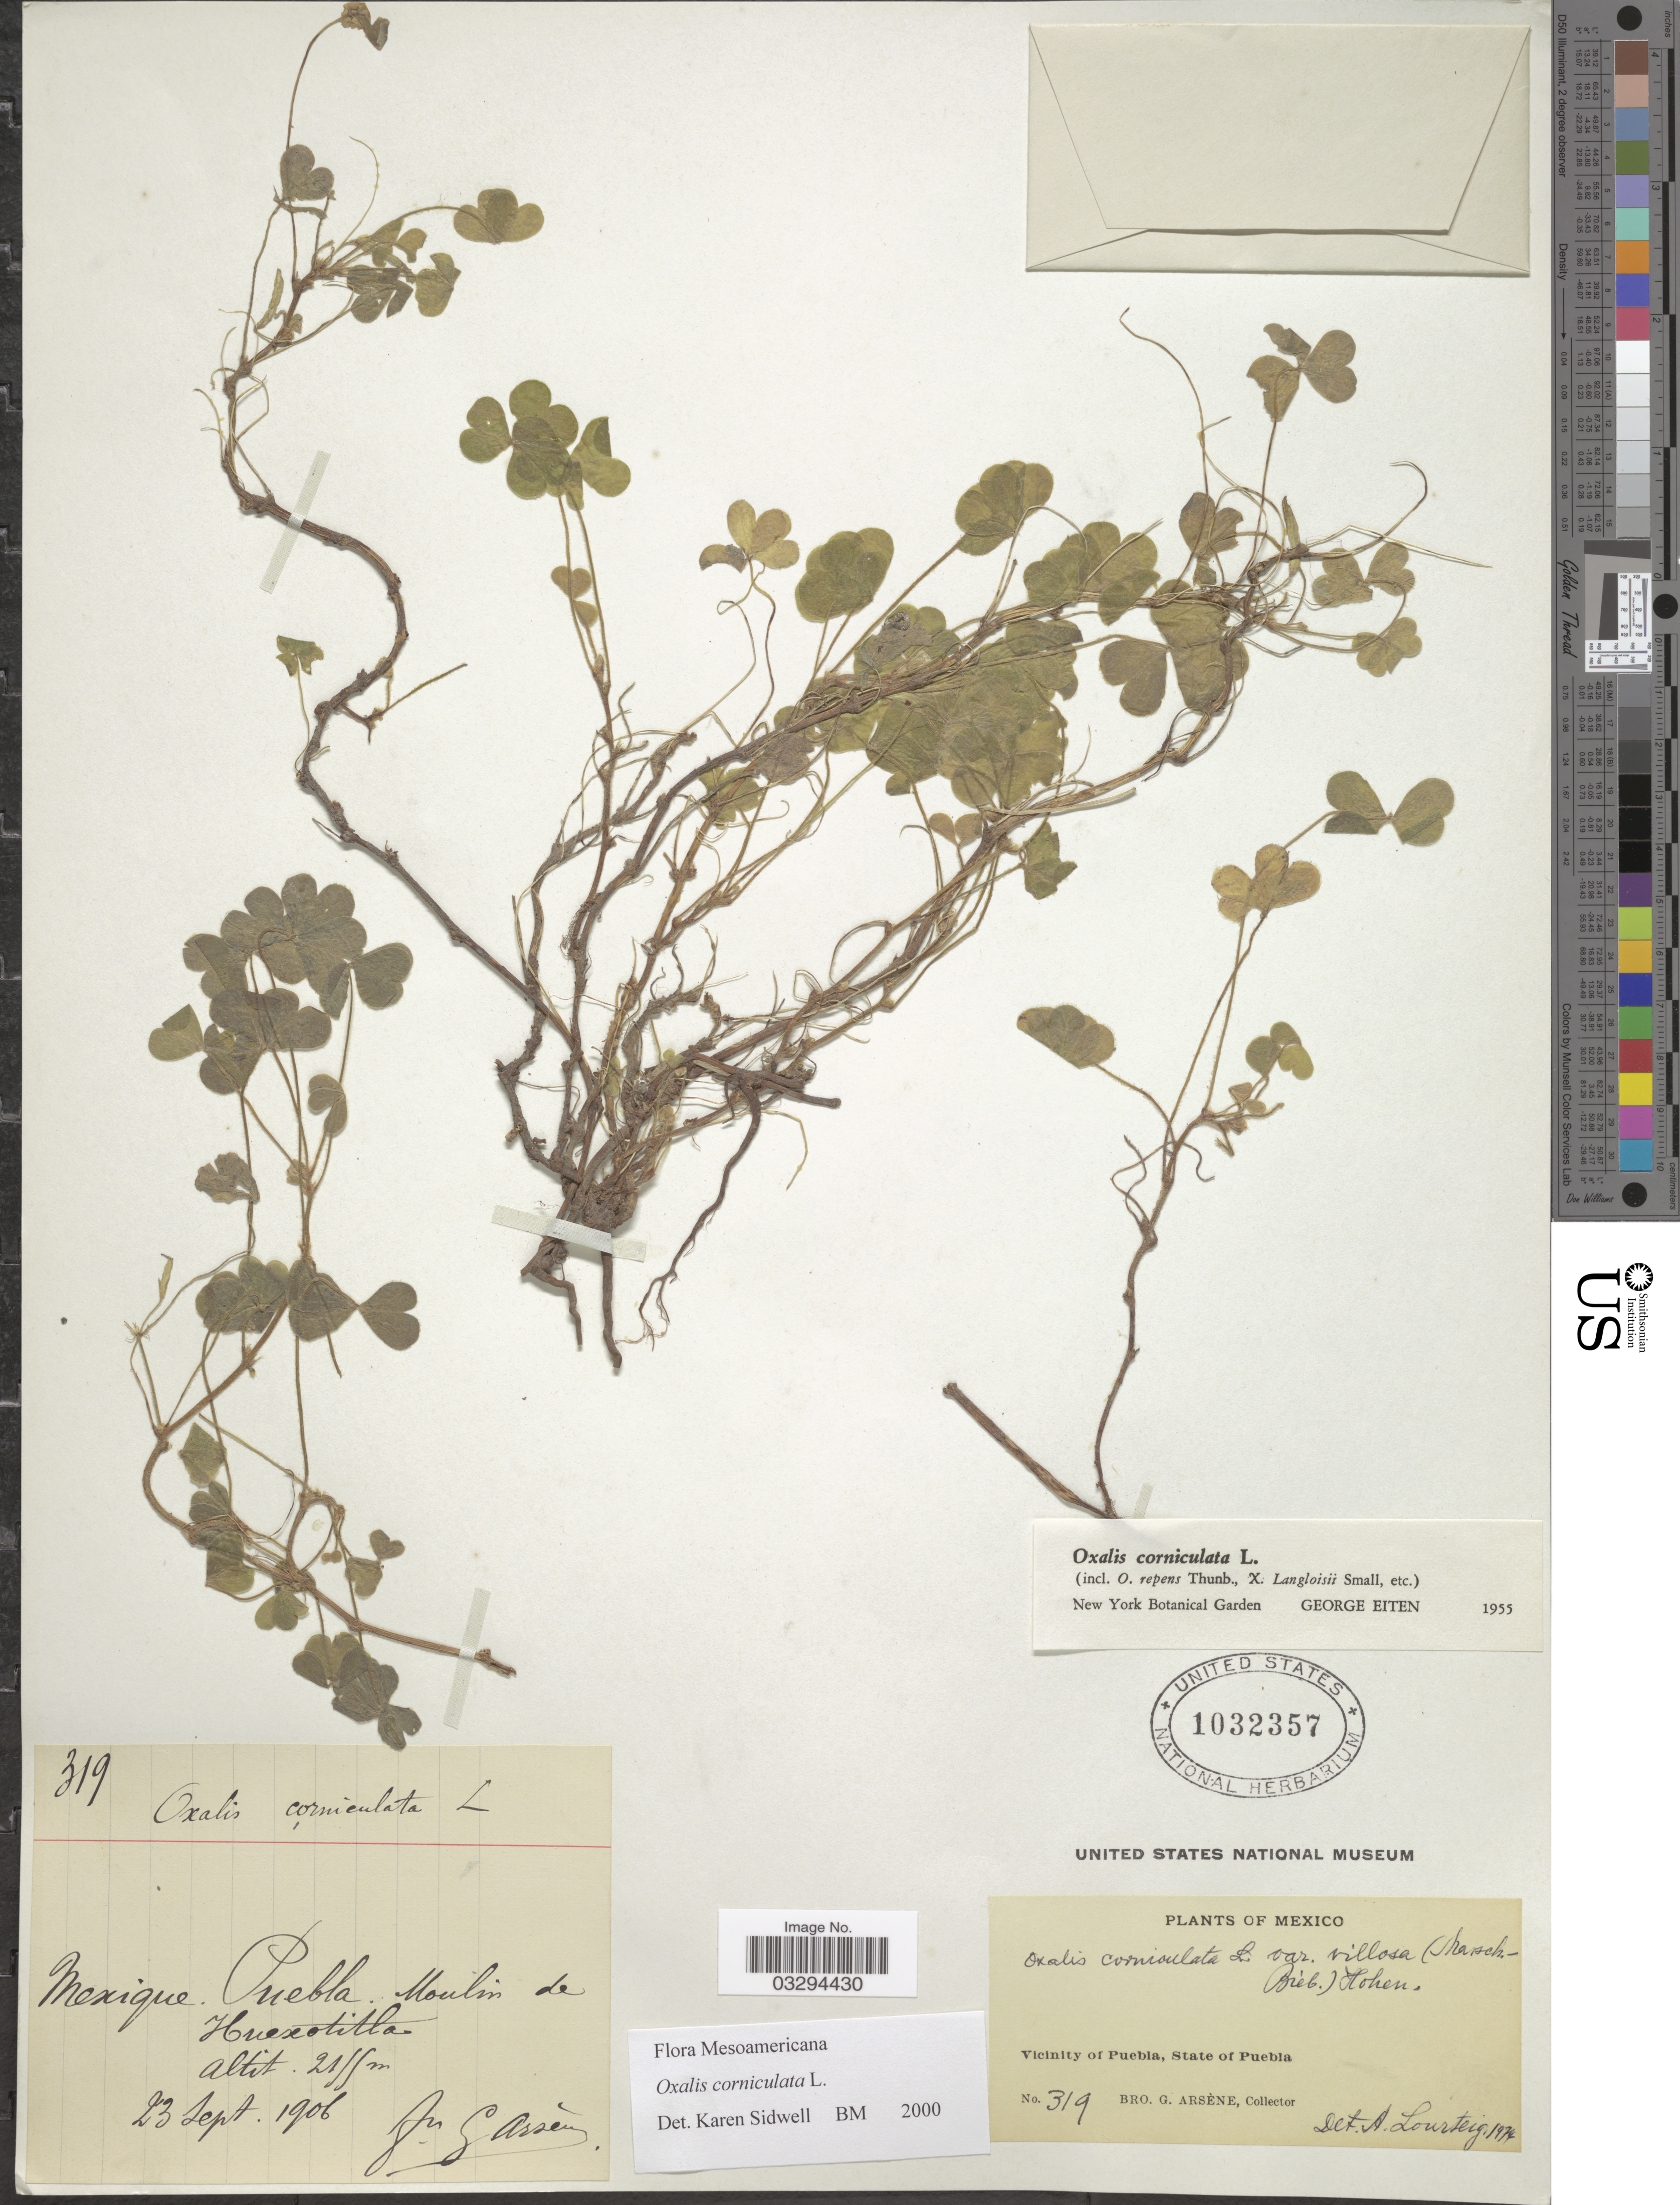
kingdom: Plantae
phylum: Tracheophyta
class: Magnoliopsida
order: Oxalidales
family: Oxalidaceae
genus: Oxalis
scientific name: Oxalis corniculata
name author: L.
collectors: Bro. G. Arsène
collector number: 319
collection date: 1906-09-23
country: Mexico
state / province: Puebla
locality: Moulin de Huexotitla. Vicinity of Puebla.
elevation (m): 2155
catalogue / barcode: US 1032357